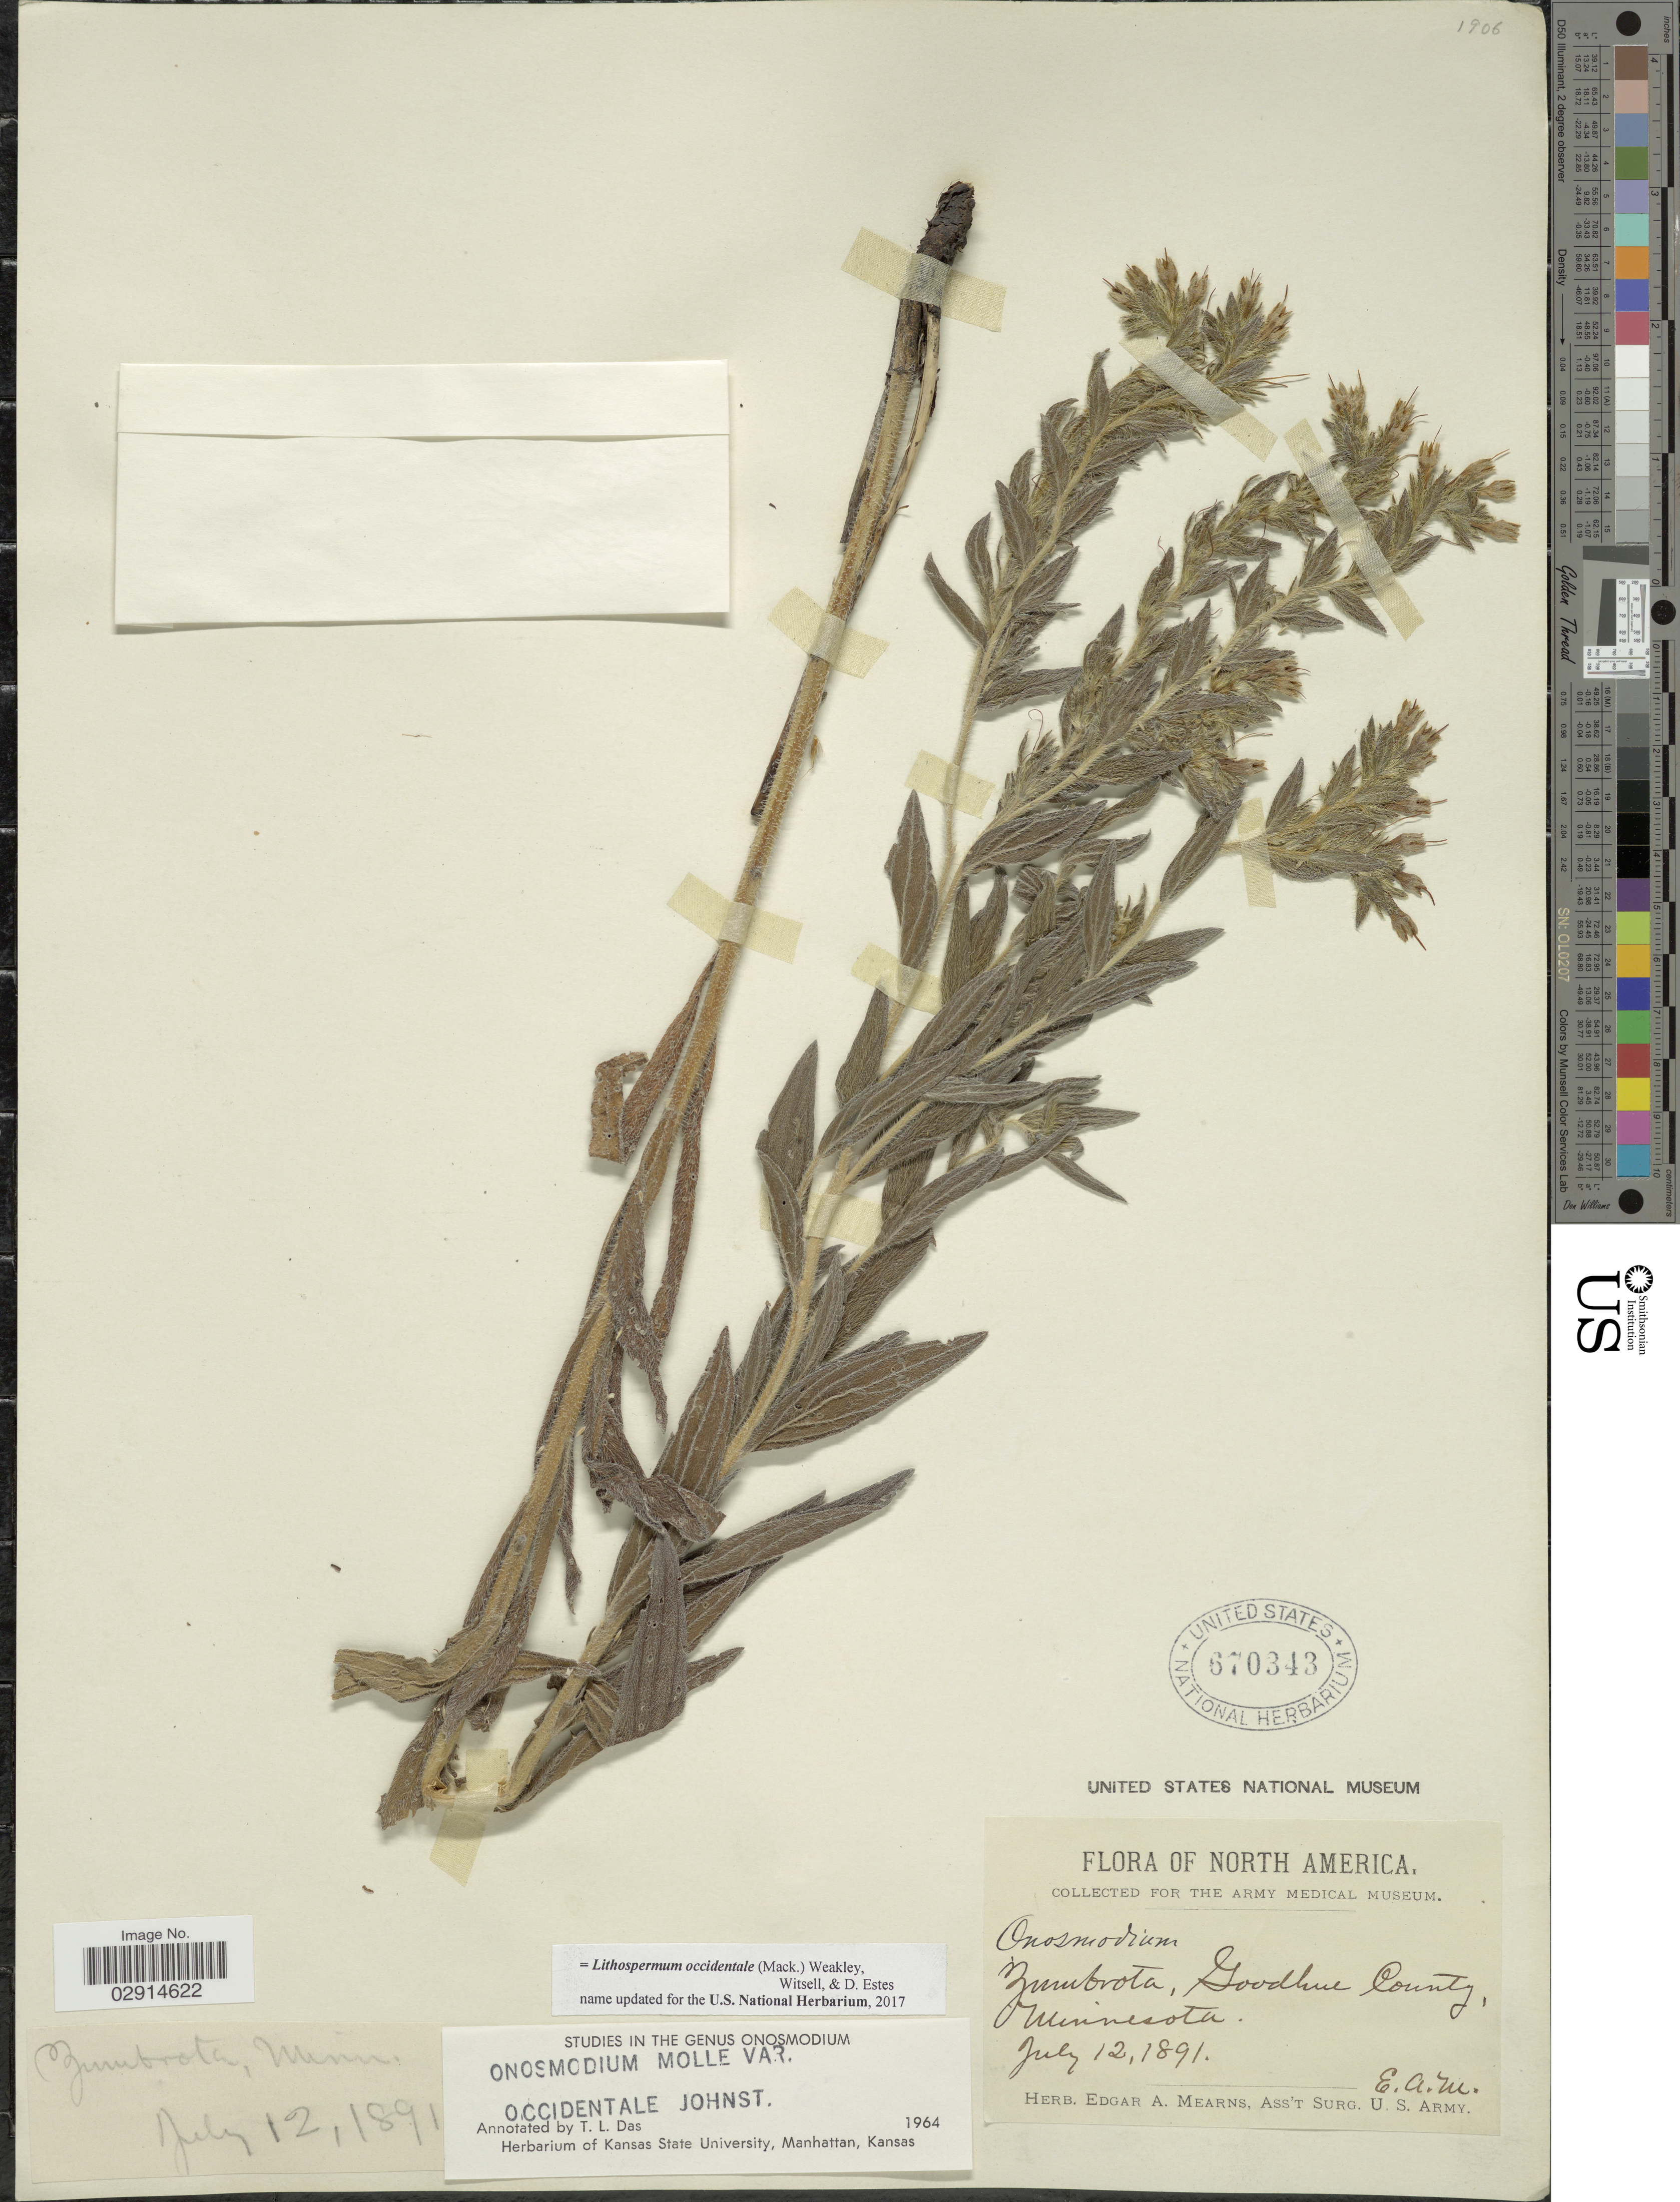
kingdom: Plantae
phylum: Tracheophyta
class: Magnoliopsida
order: Boraginales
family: Boraginaceae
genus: Lithospermum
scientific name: Lithospermum occidentale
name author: (Mack.) Weakley et al.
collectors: E. A. Mearns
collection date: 1891-07-12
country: United States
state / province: Minnesota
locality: Zumbrota, Goodhue County.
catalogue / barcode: US 670343